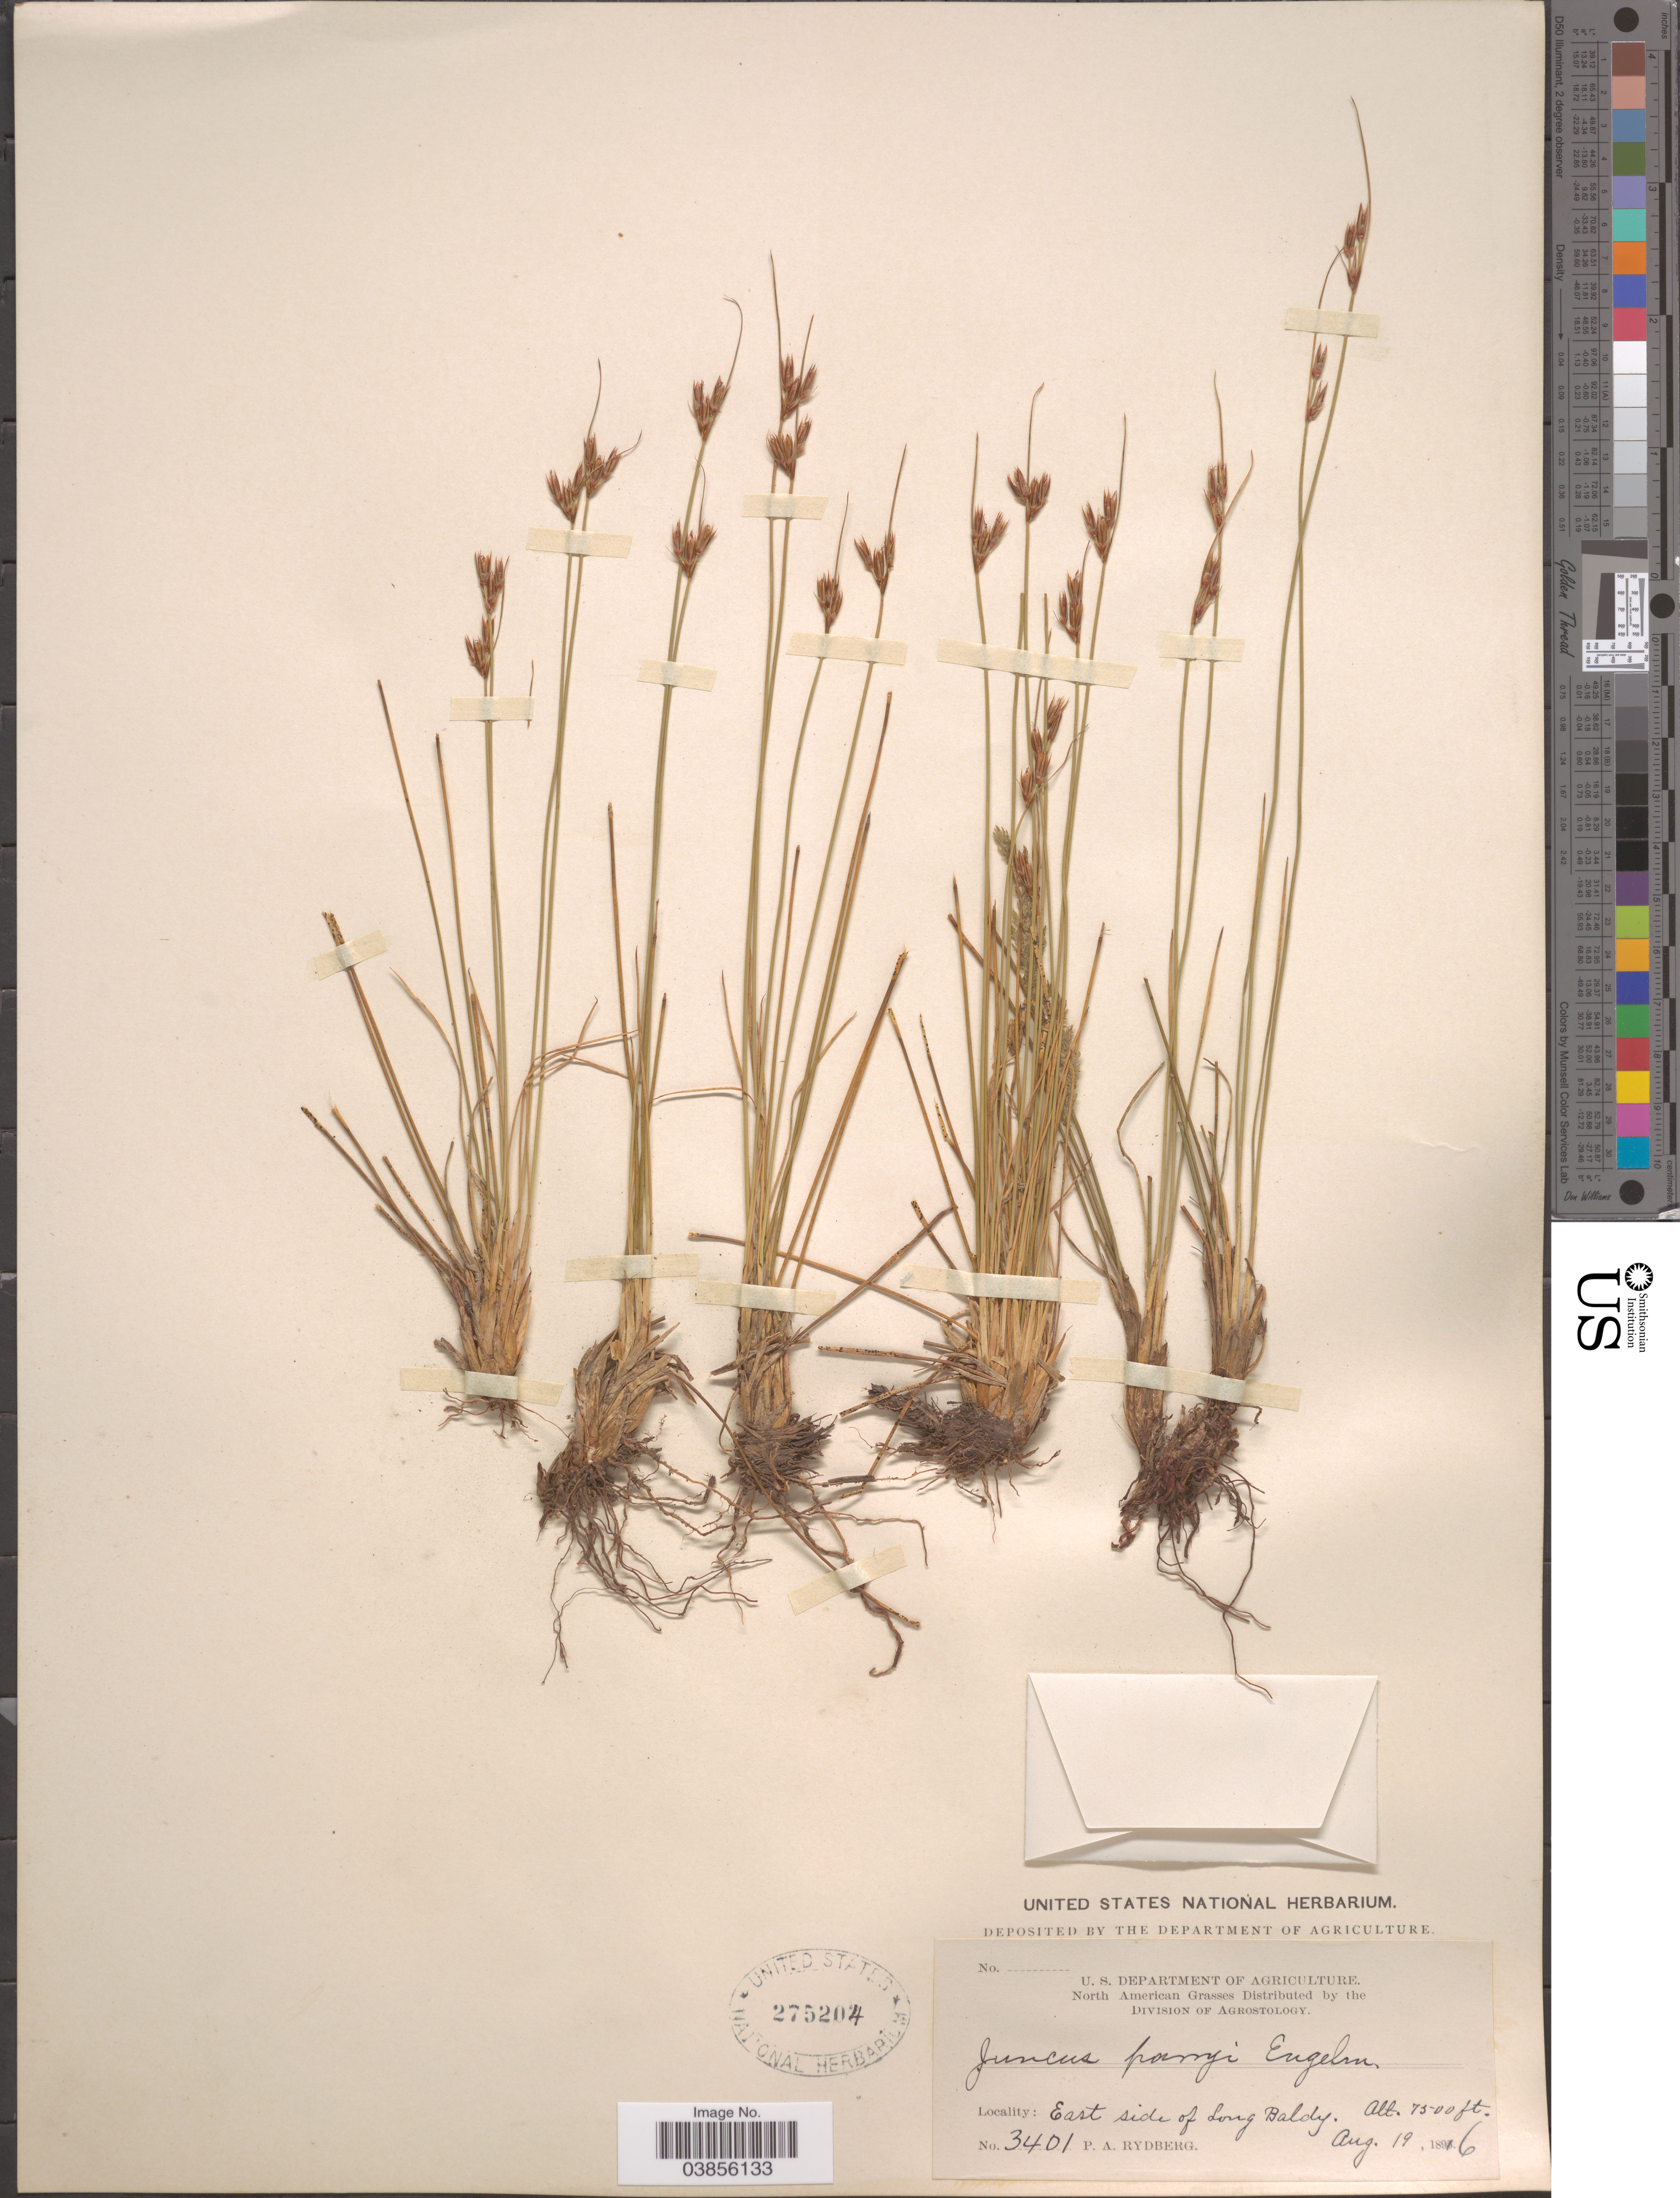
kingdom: Plantae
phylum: Tracheophyta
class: Liliopsida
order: Poales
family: Juncaceae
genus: Juncus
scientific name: Juncus parryi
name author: Engelm.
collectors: P. A. Rydberg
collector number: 3401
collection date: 1816-08-19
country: United States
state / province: Montana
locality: East side of Long Baldy.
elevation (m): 2286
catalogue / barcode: US 275204